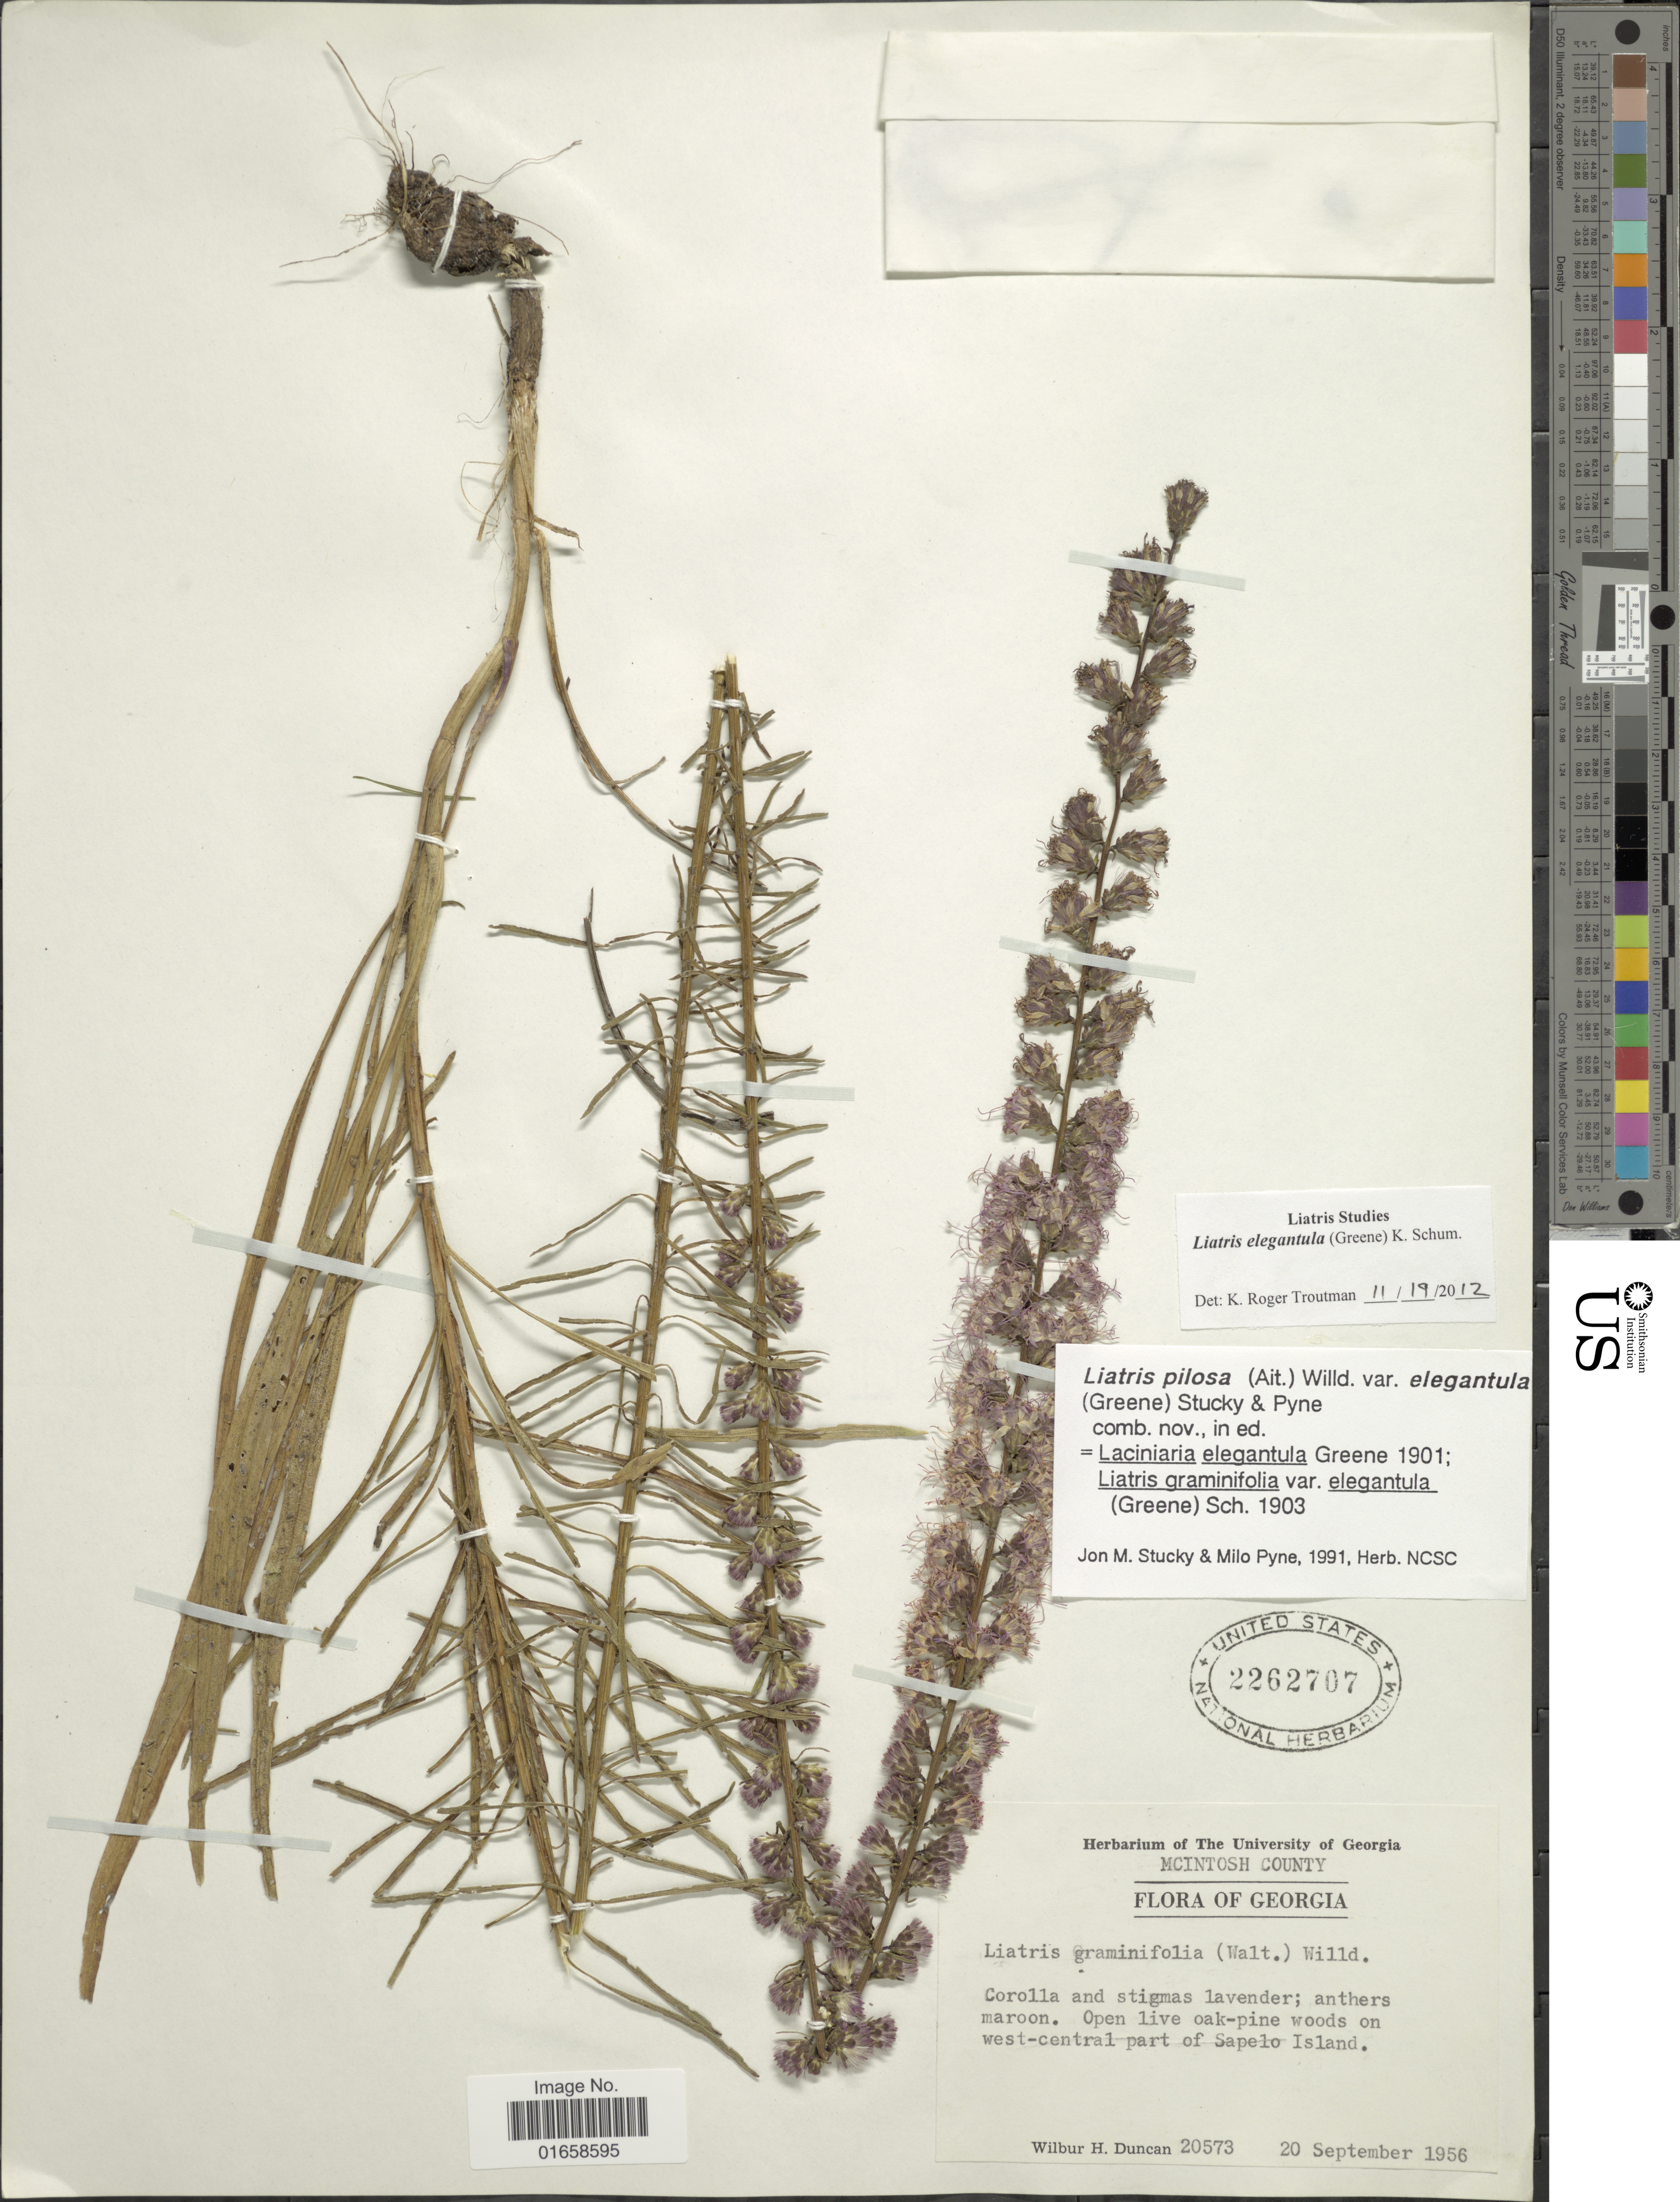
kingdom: Plantae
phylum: Tracheophyta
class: Magnoliopsida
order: Asterales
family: Asteraceae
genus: Liatris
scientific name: Liatris elegantula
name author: (Greene) K. Schum.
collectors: W. H. Duncan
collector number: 20573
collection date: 1956-09-20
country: United States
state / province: Georgia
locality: Mcintosh County, Corolla and stigmas lavender; anthers maroon,Open live-oak pine woods on west-central part of Sapelo Island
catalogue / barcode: US 2262707